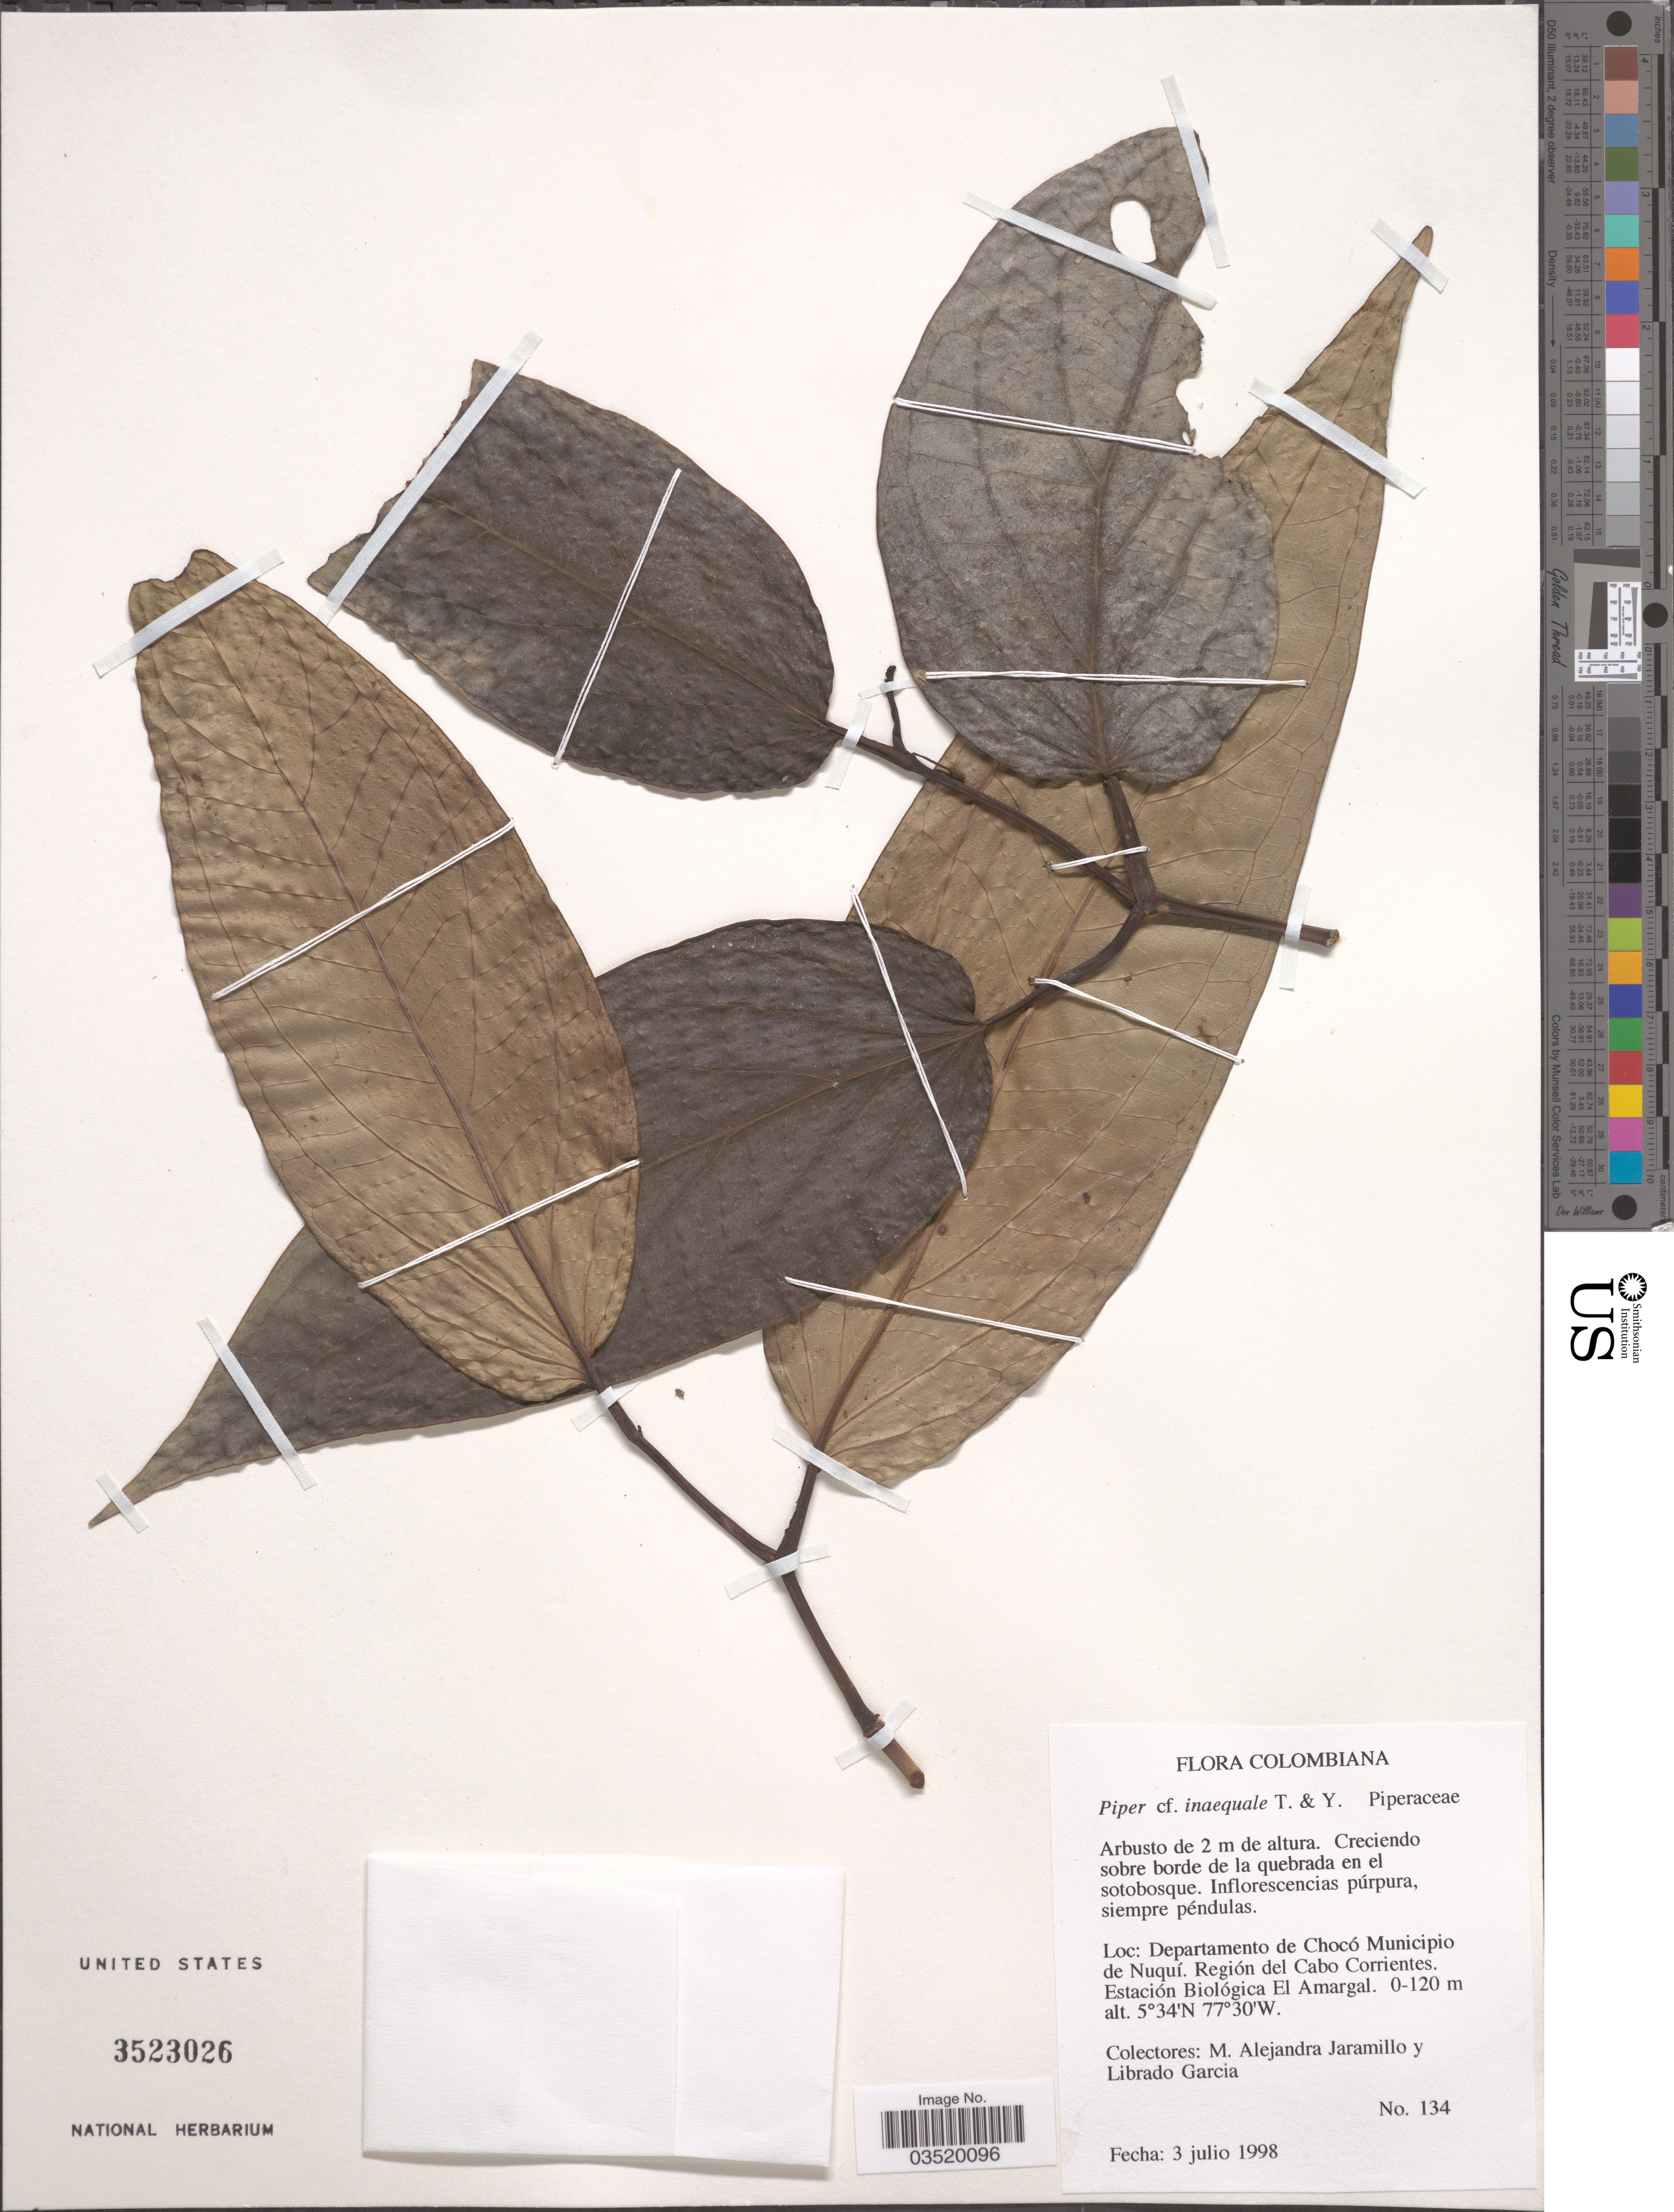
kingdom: Plantae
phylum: Tracheophyta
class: Magnoliopsida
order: Piperales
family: Piperaceae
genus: Piper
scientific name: Piper inaequale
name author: C. DC.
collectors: M. A. Jaramillo & L. Garcia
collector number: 134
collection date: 1998-07-03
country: Colombia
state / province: Chocó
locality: Departamento de Chocó Municipio de Nuquí. Región del Cabo Corrientes. Estación Biológica El Amargal.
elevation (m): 0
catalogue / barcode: US 3523026